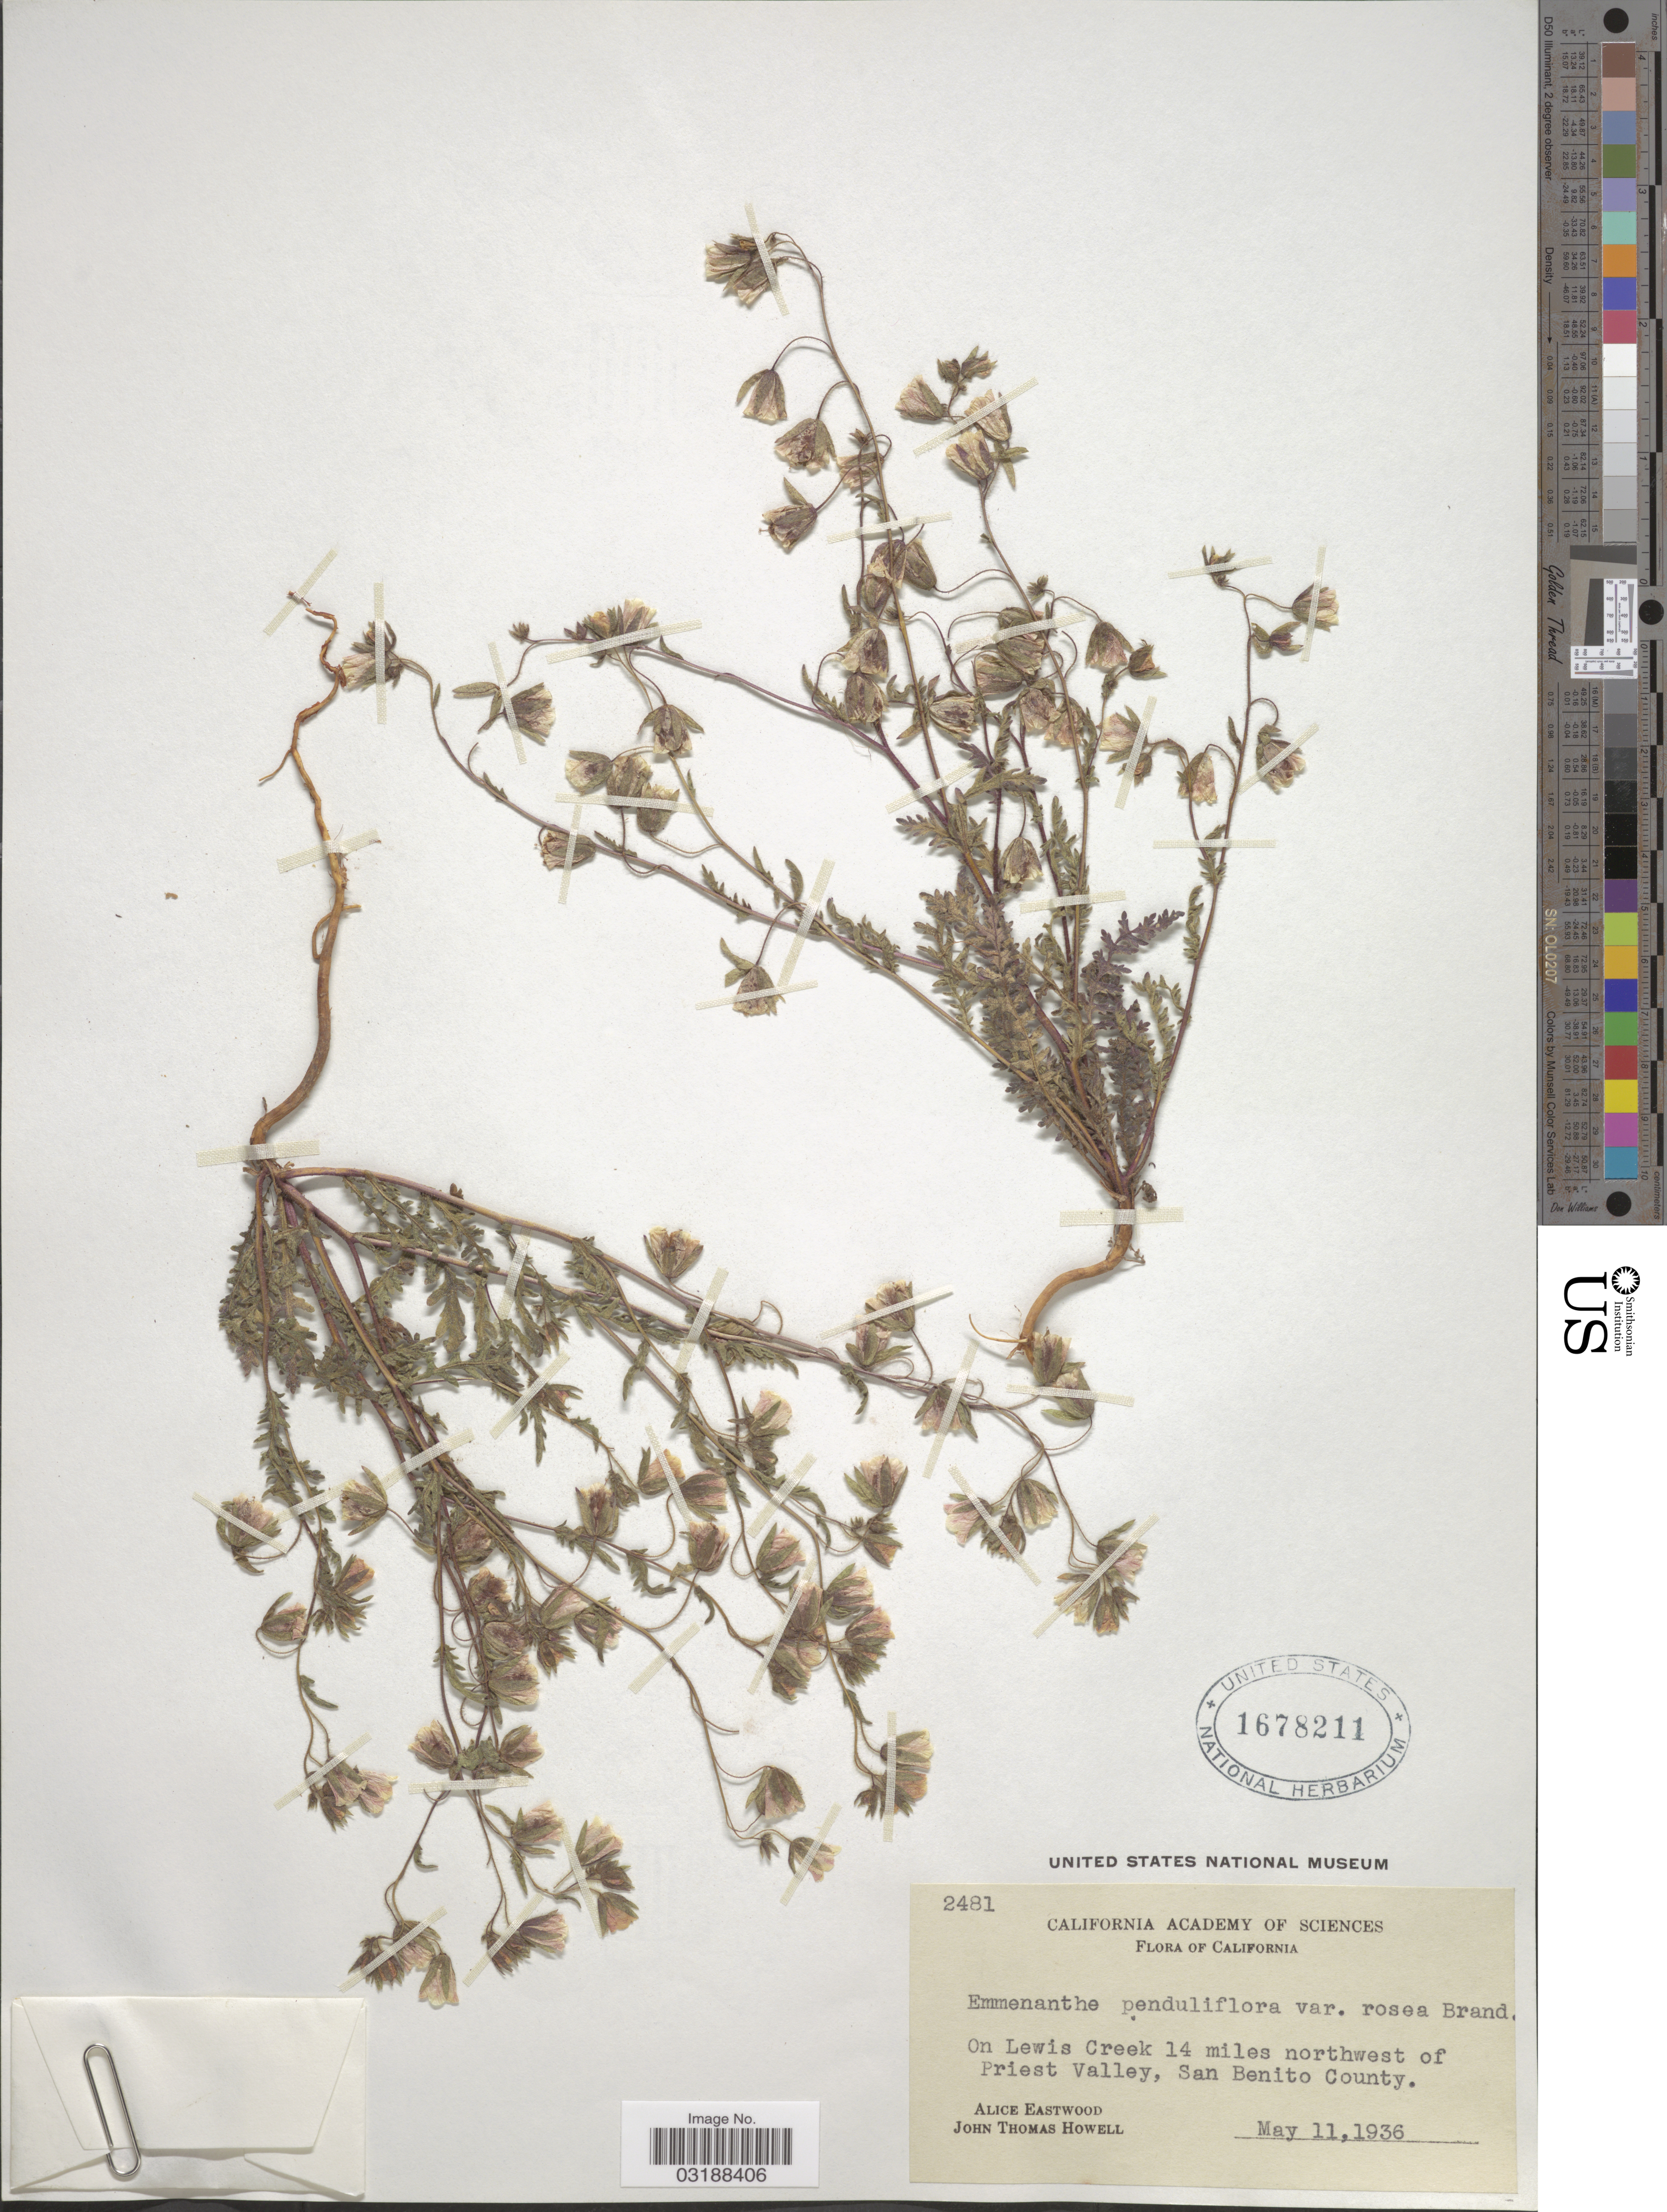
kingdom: Plantae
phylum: Tracheophyta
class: Magnoliopsida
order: Boraginales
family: Hydrophyllaceae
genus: Emmenanthe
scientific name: Emmenanthe penduliflora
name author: Benth.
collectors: A. Eastwood & J. T. Howell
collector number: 2481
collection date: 1936-05-11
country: United States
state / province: California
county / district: San Benito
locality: On Lewis Creek 14 miles northwest of Priest Valley, San Benito County.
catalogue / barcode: US 1678211